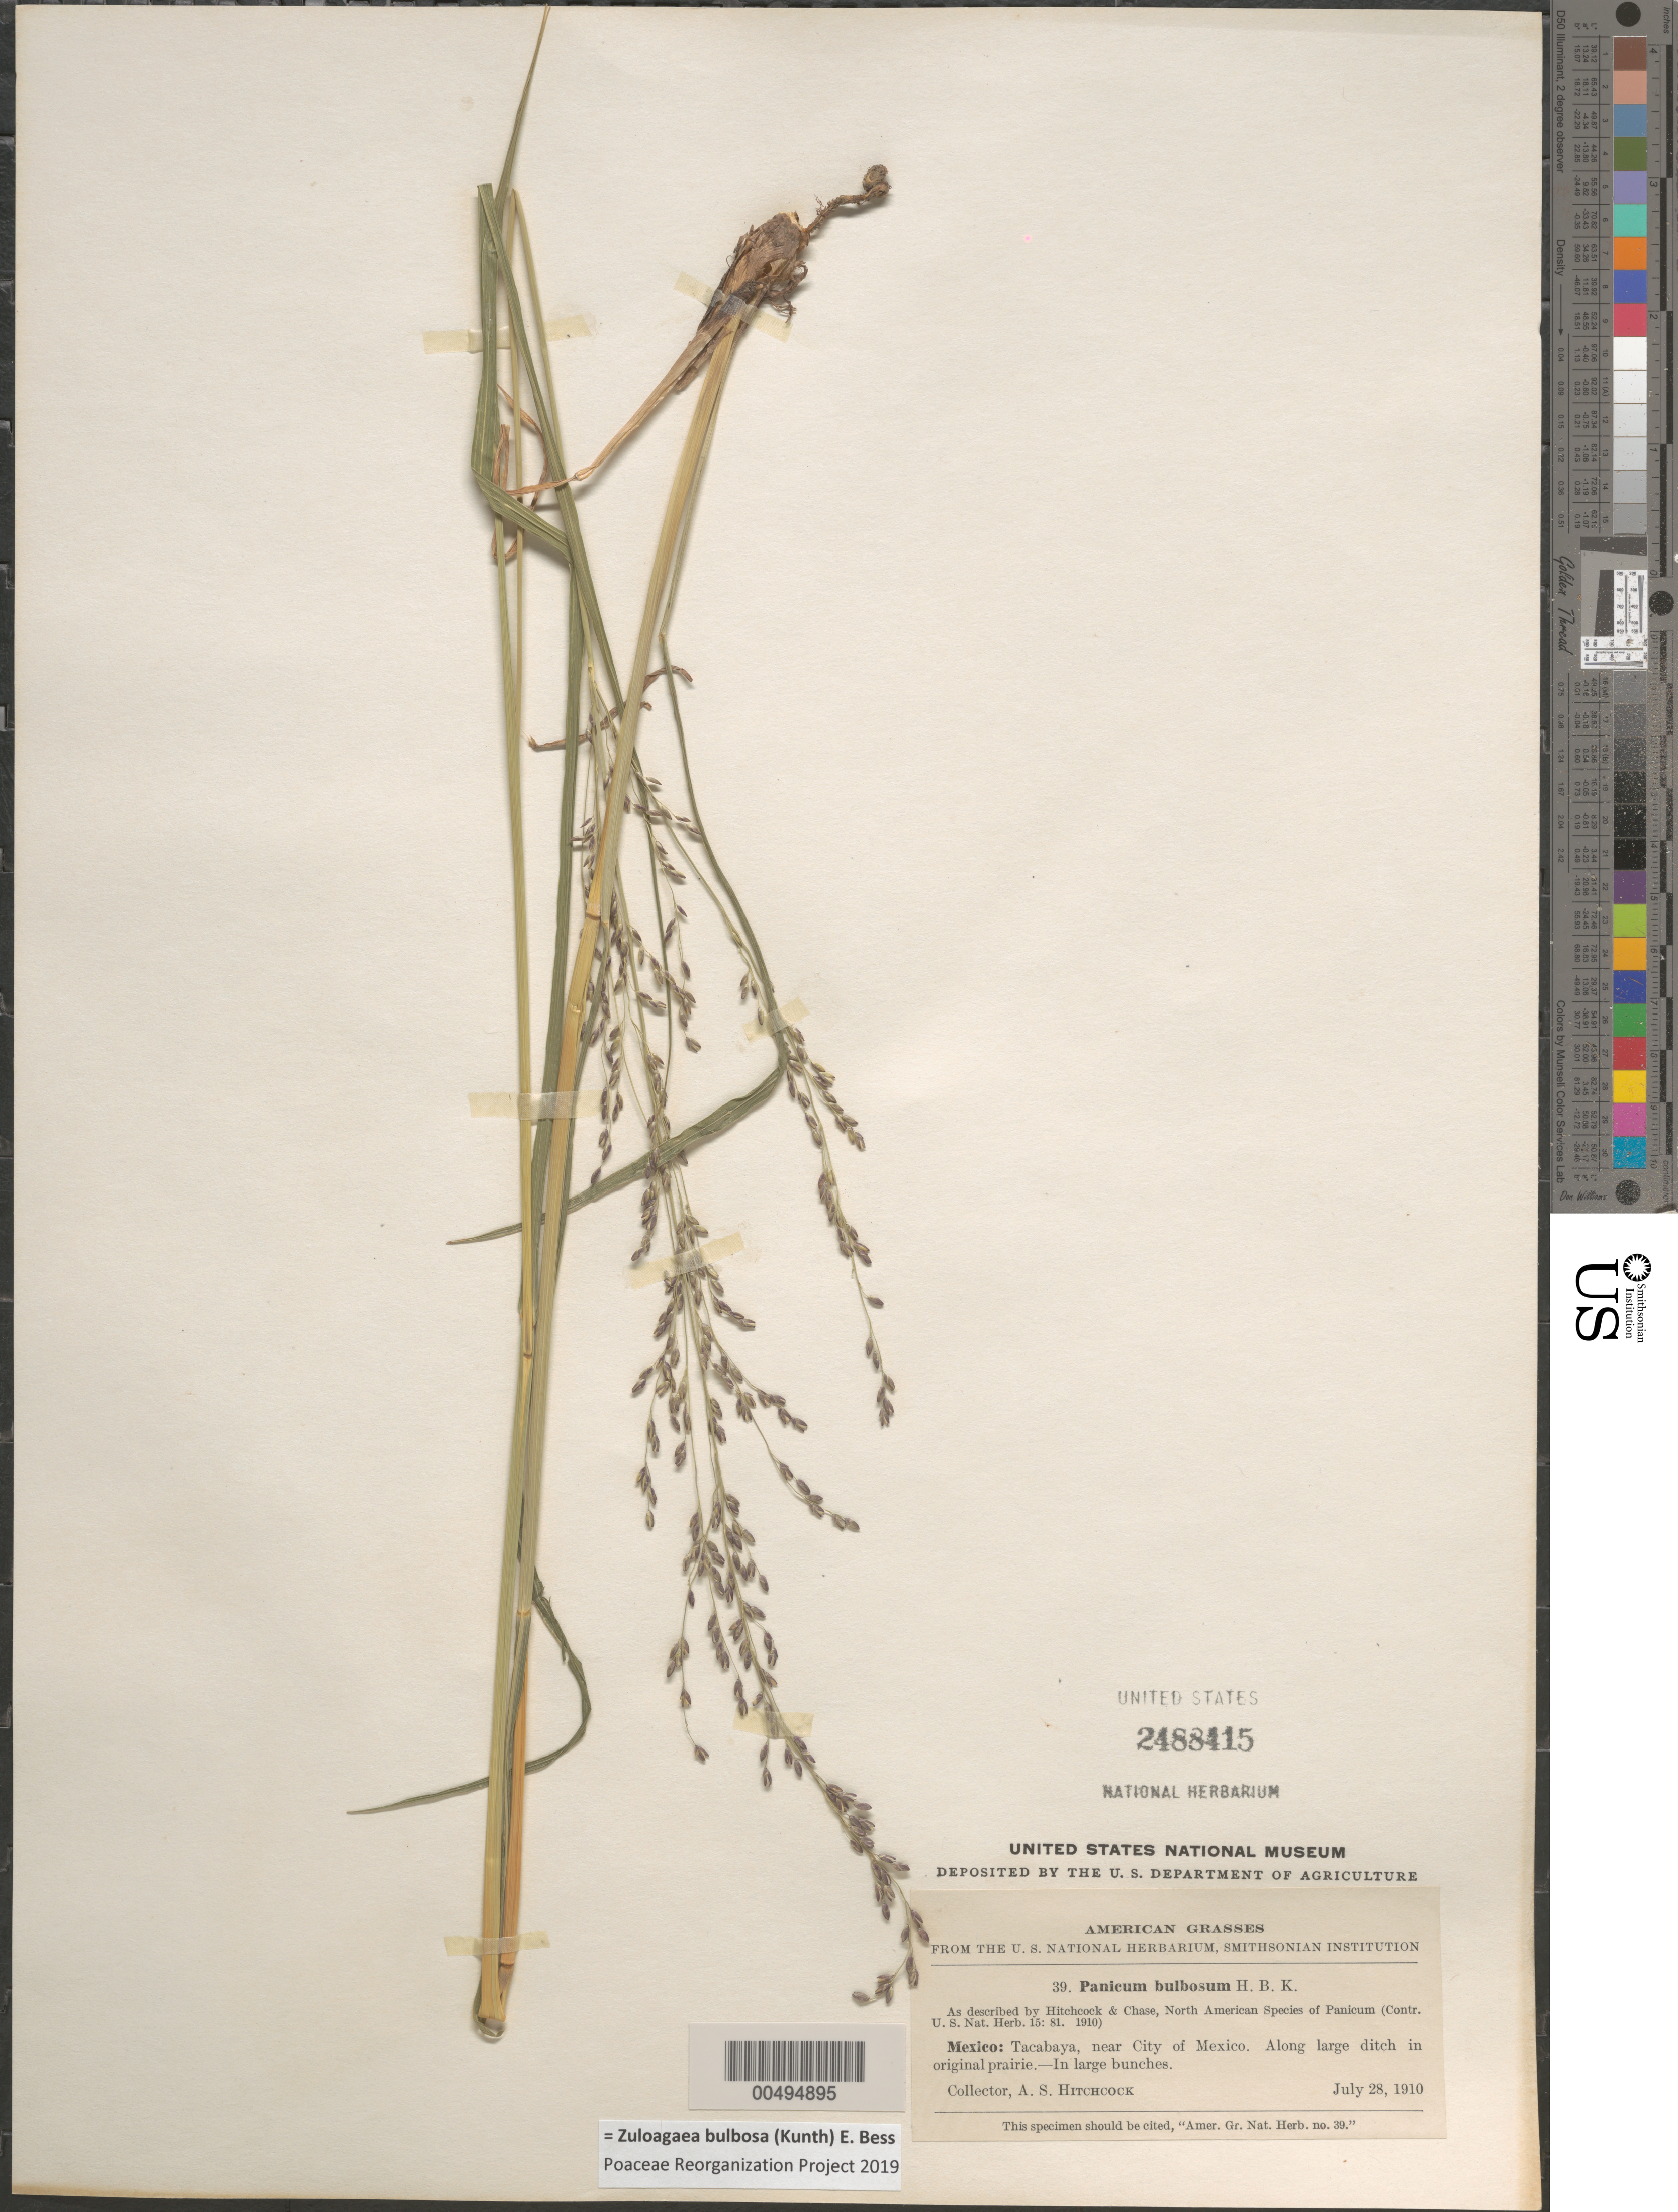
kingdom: Plantae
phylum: Tracheophyta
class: Liliopsida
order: Poales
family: Poaceae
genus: Panicum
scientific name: Panicum bulbosum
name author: Kunth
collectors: A. S. Hitchcock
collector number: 39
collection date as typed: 28 Jul 1910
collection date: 1910-07-28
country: Mexico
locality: Tacabaya, near City of Mexico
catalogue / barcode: US 2488415